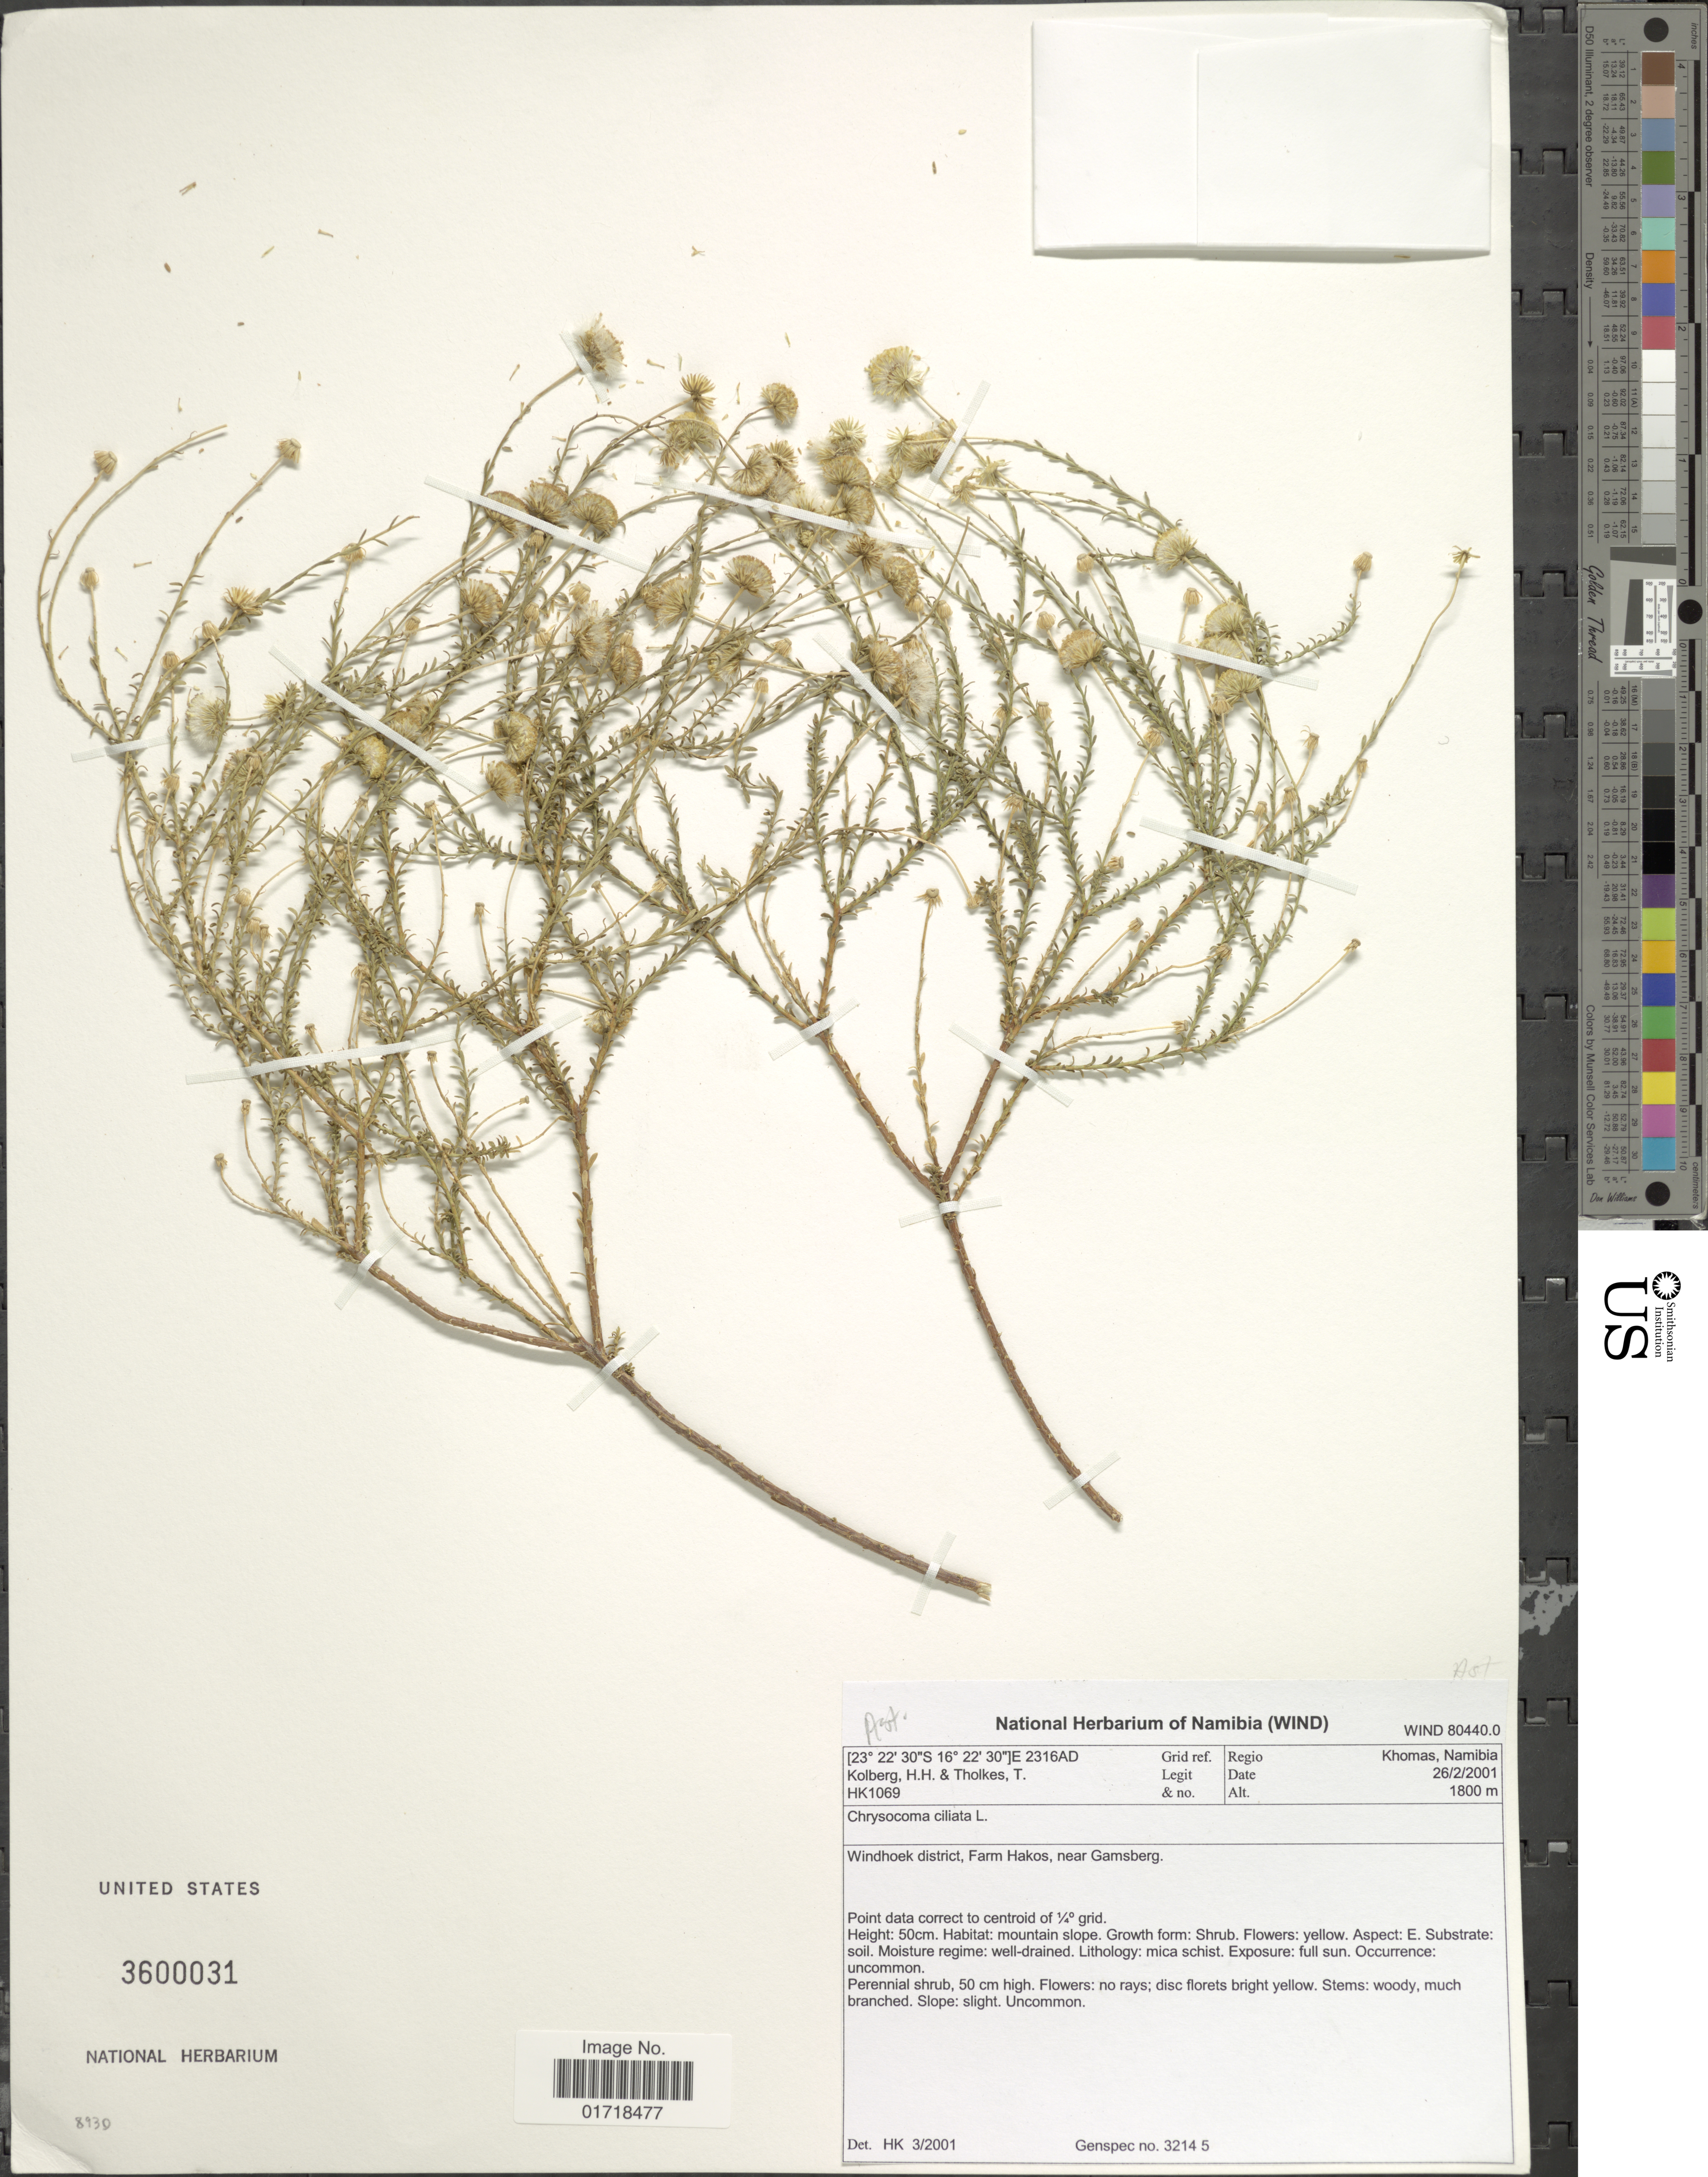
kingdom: Plantae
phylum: Tracheophyta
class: Magnoliopsida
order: Asterales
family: Asteraceae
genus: Chrysocoma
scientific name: Chrysocoma ciliata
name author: L.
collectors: H. H. Kolberg & T. Tholkes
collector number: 1069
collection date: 2001-02-26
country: Namibia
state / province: Khomas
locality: Windhoek district, Farm Hakos, near Gamsberg.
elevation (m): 1800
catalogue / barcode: US 3600031